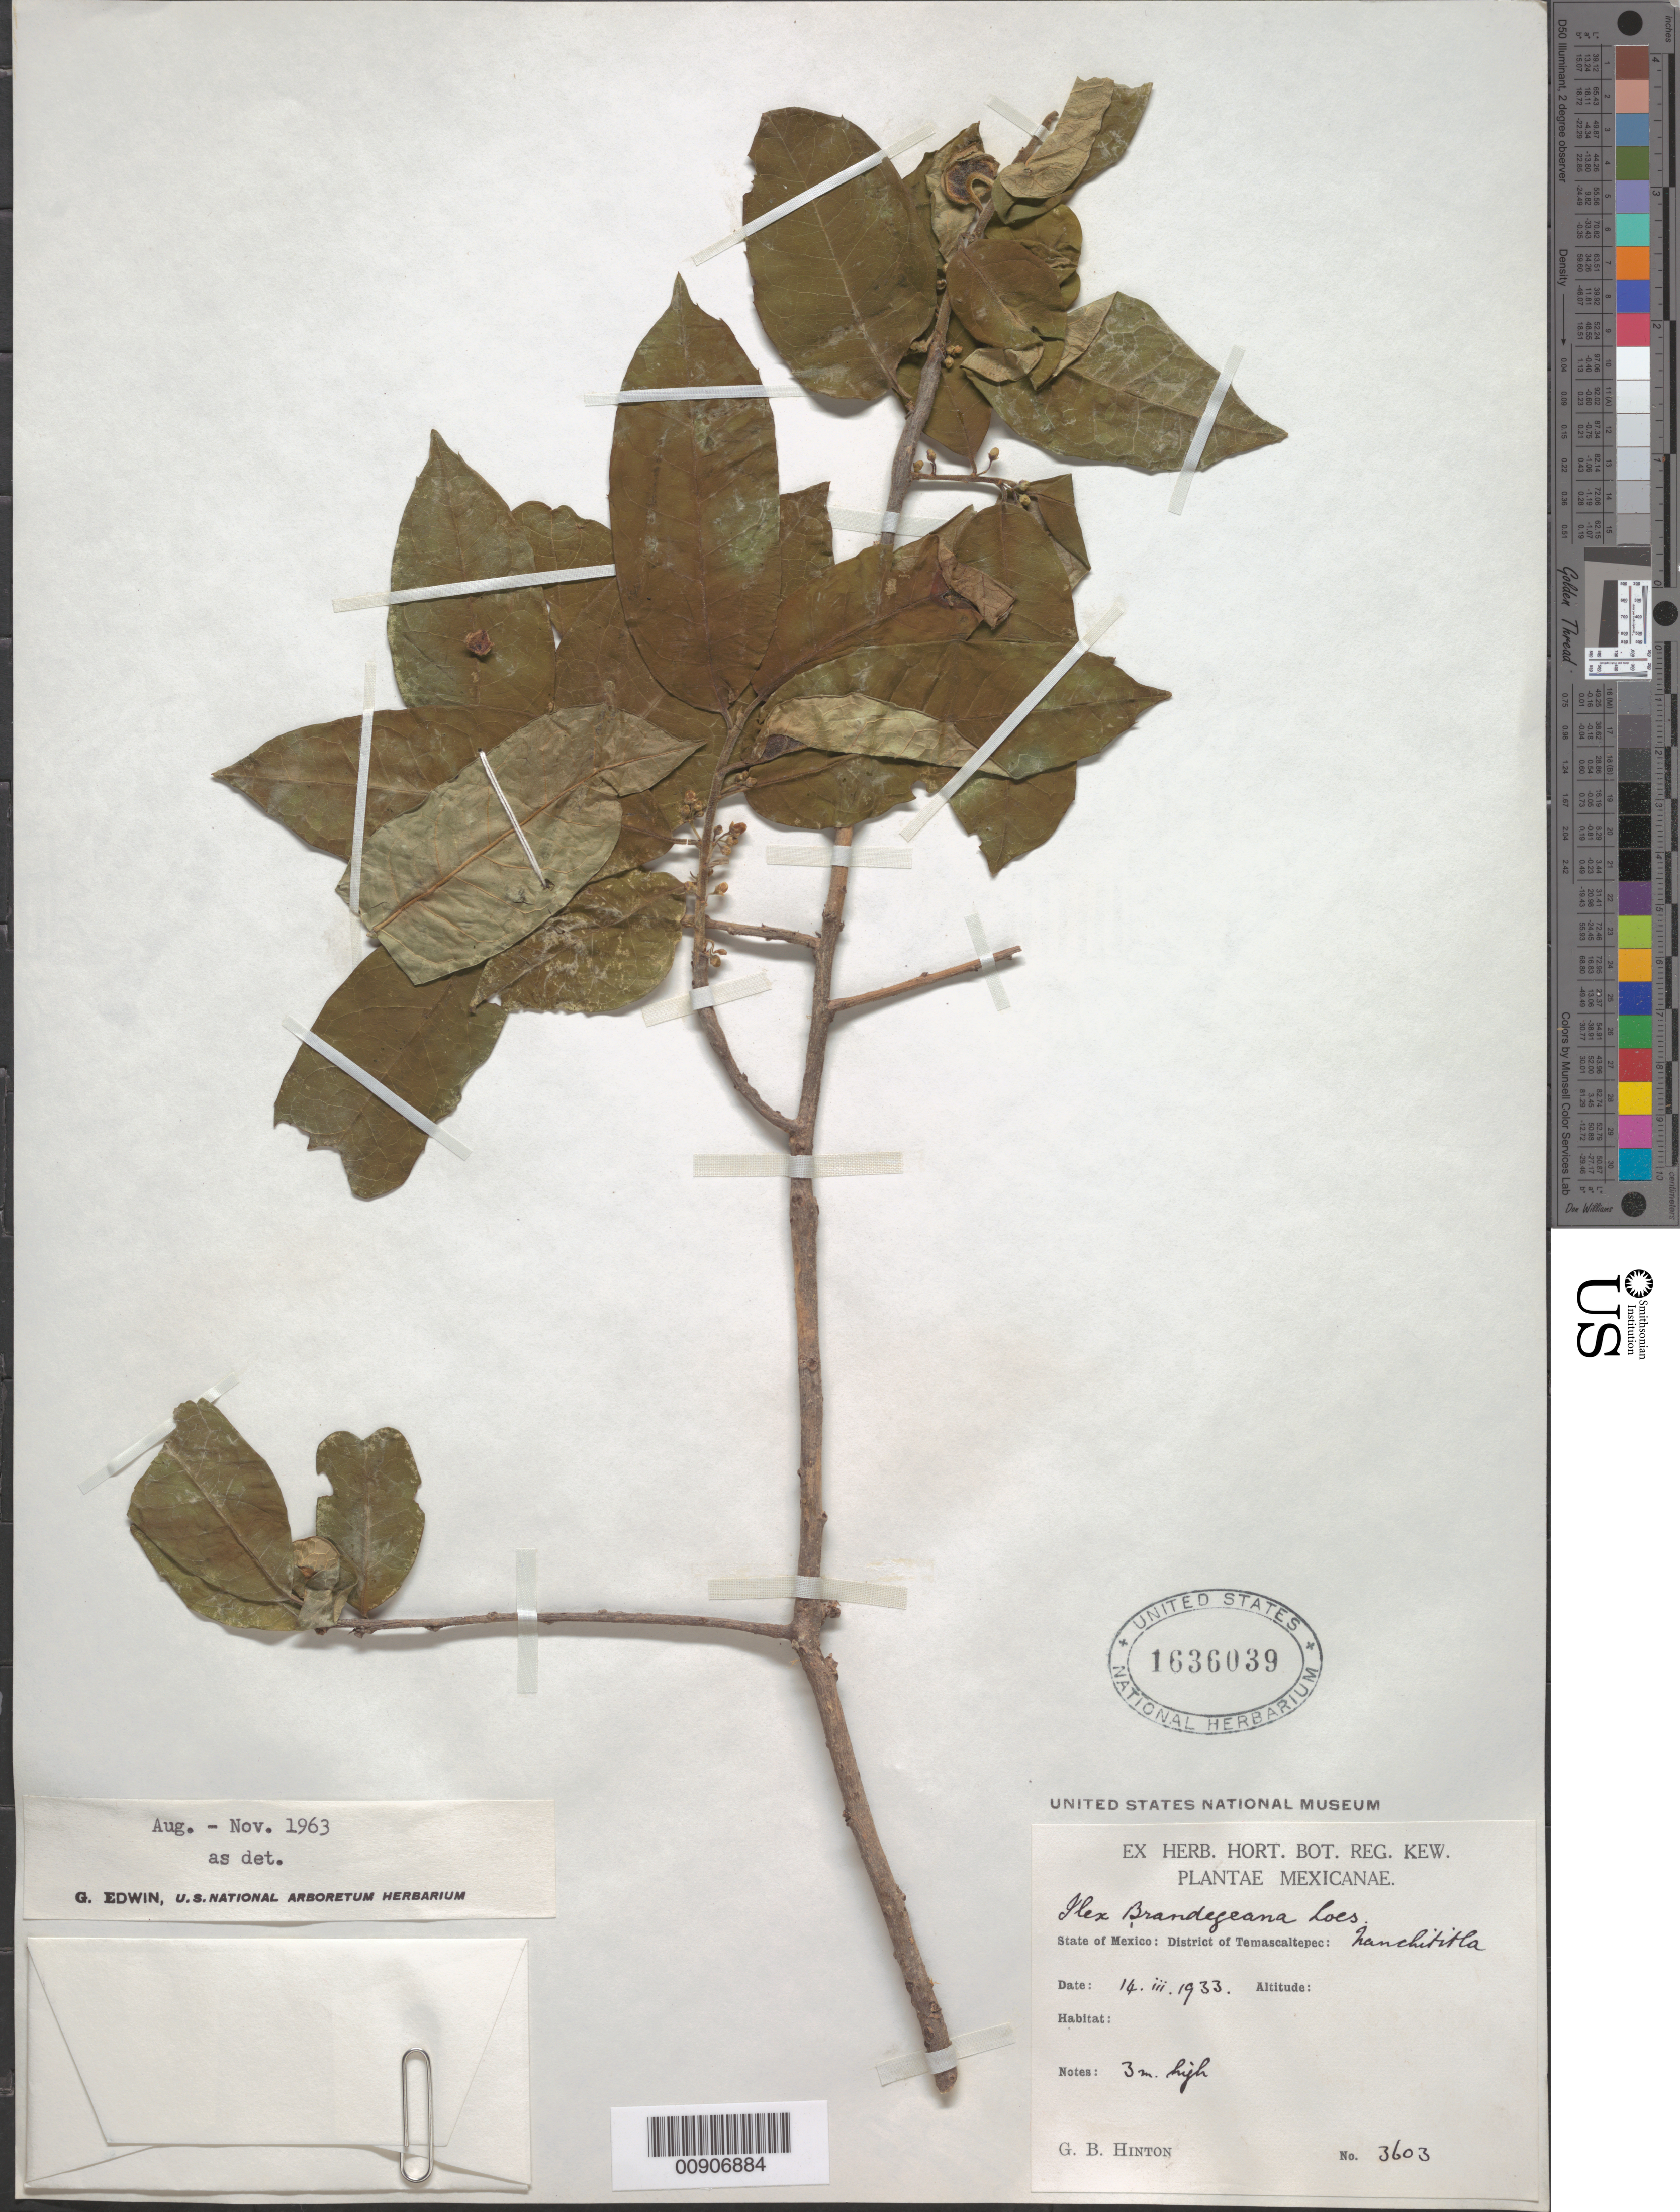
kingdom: Plantae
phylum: Tracheophyta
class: Magnoliopsida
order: Aquifoliales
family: Aquifoliaceae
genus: Ilex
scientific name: Ilex brandegeana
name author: Loes.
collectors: G. B. Hinton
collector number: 3603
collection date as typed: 14 Mar 1933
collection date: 1933-03-14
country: Mexico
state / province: México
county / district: Temascaltepec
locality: State of México: District of Temascaltepec: Nanchititla.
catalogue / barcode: US 1636039